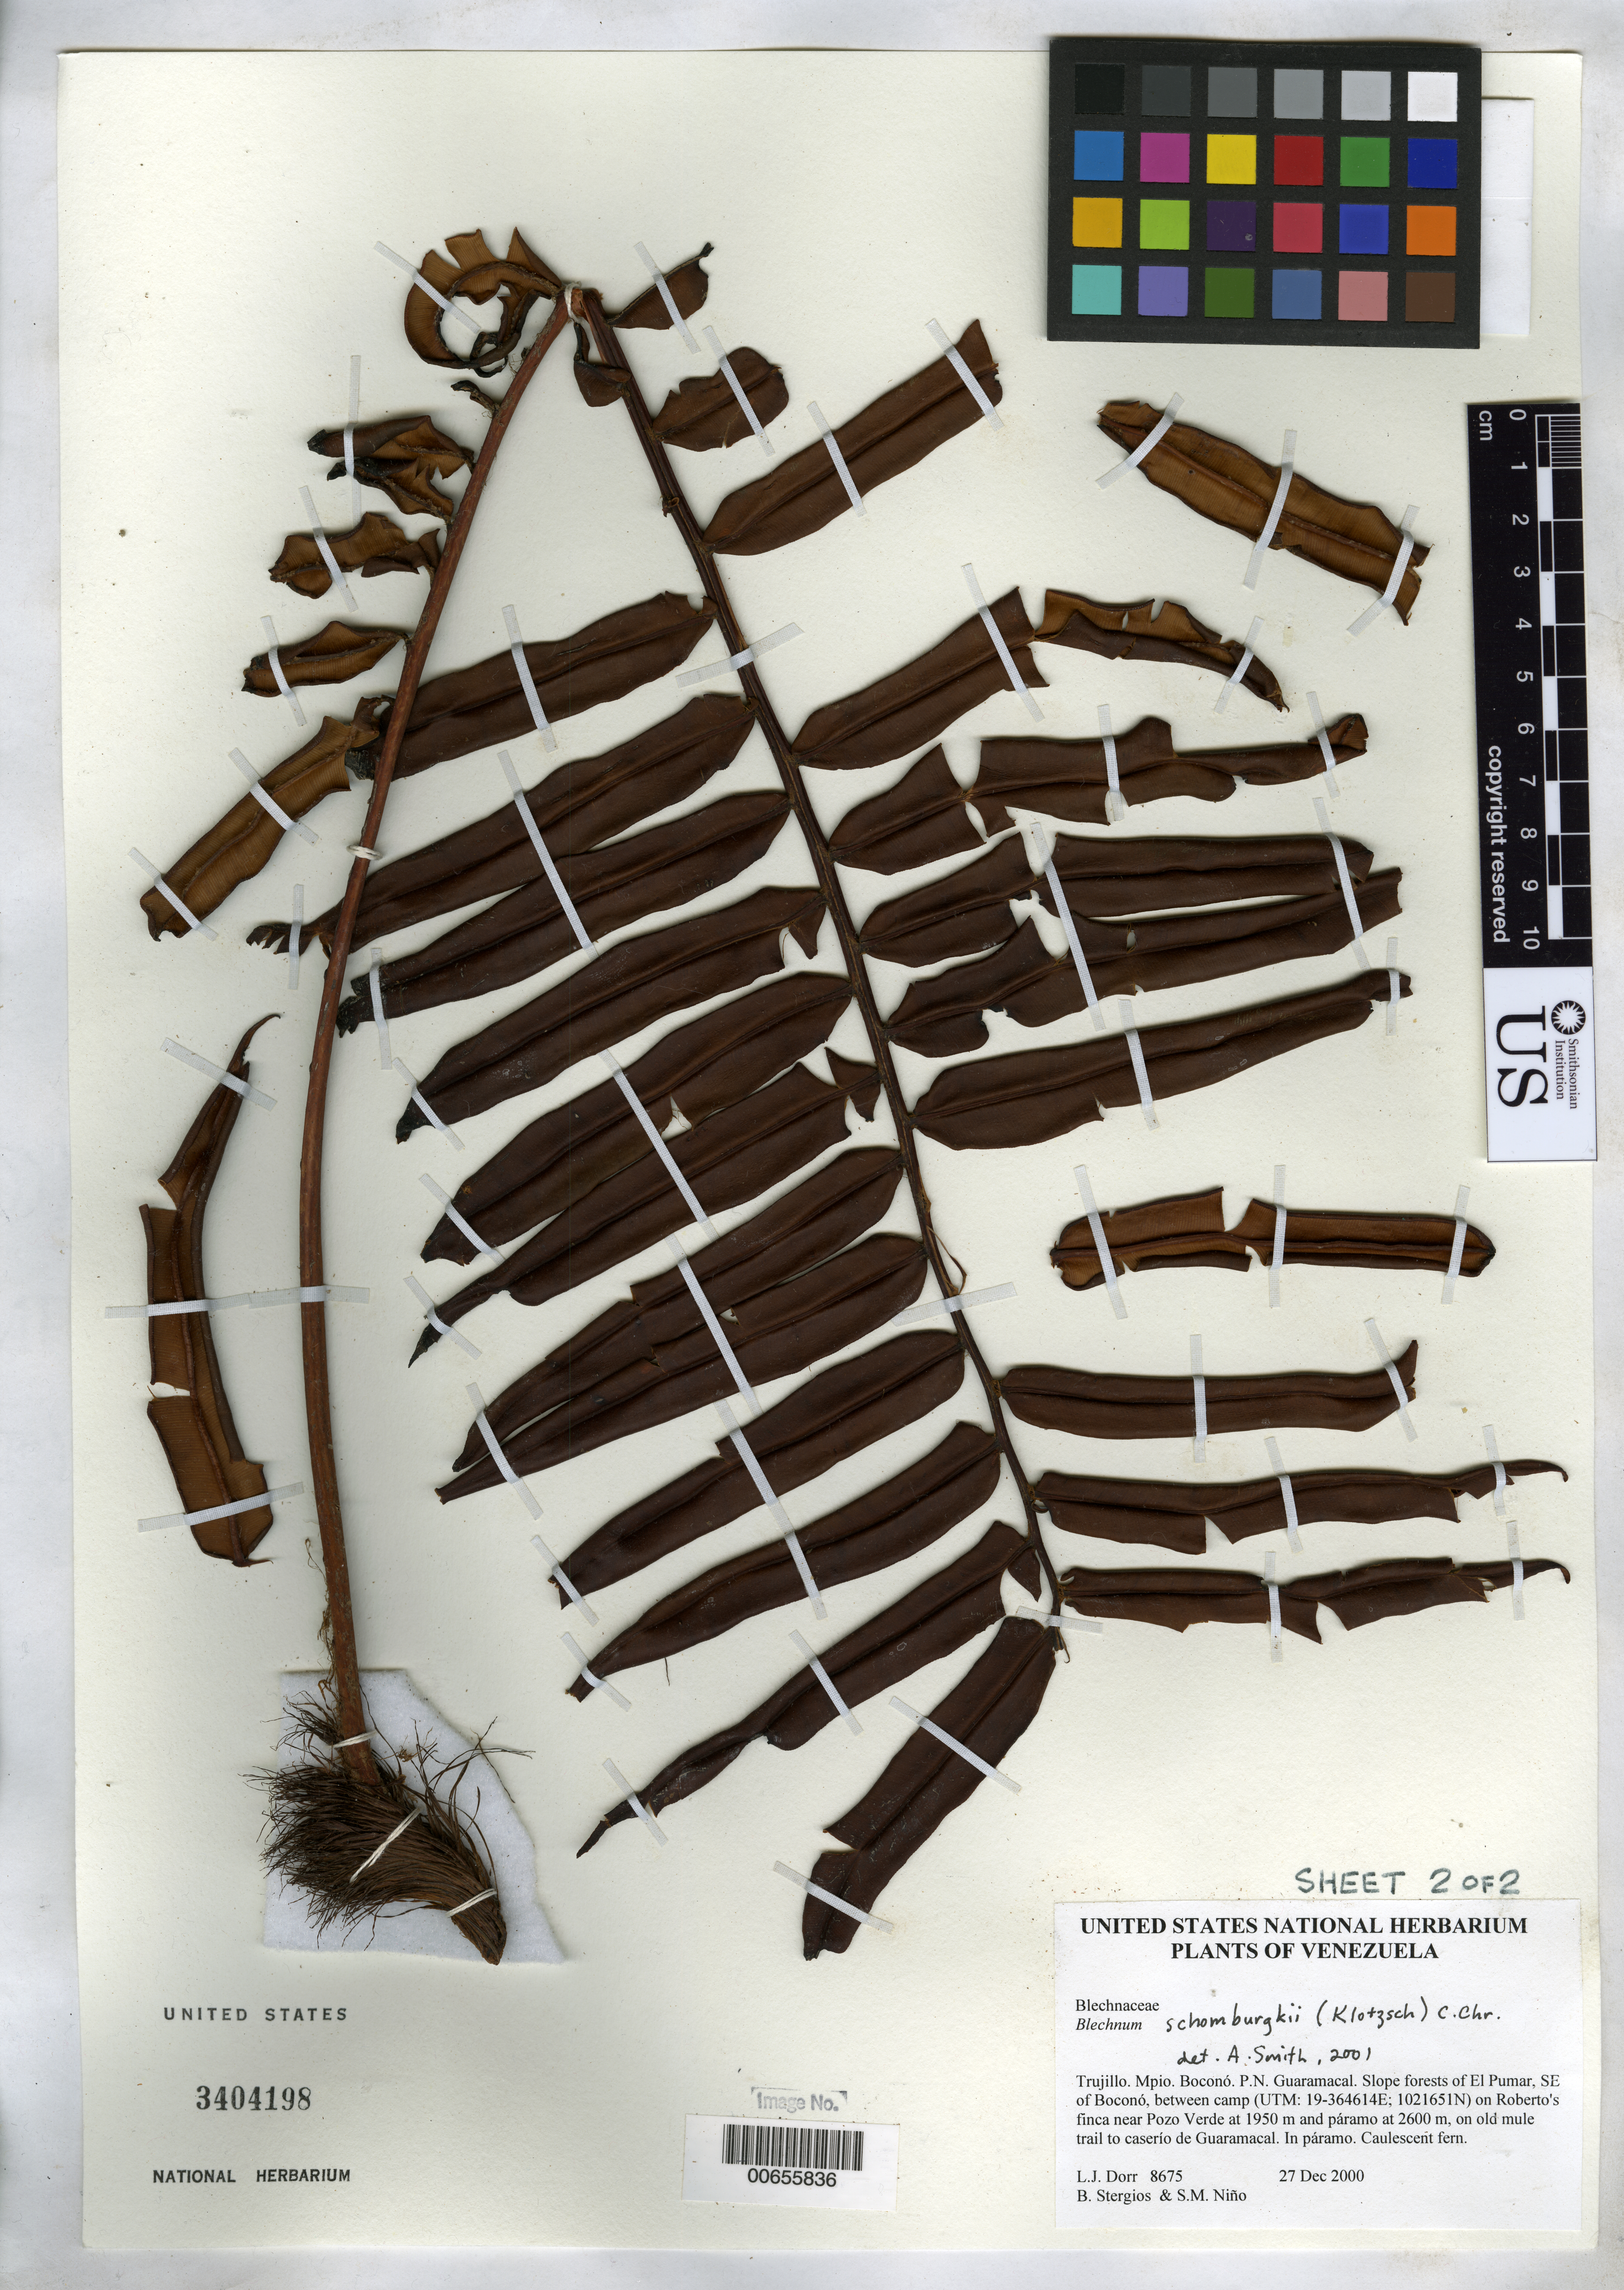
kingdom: Plantae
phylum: Tracheophyta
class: Polypodiopsida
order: Polypodiales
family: Blechnaceae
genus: Blechnum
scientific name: Blechnum schomburgkii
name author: (Klotzsch) C. Chr.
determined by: Smith, Alan R., (UC)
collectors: L. J. Dorr, B. G. Stergios & S. M. Niño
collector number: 8675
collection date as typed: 27 Dec 2000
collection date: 2000-12-27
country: Venezuela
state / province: Trujillo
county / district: Boconó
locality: Parque Nacional Guaramacal. El Pumar, SE of Boconó, between camp on Roberto's finca near Pozo Verde at 1950 m and páramo at 2600 m, on old mule trail to caserío de Guaramacal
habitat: In páramo.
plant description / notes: PORT, US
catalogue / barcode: US 3404198